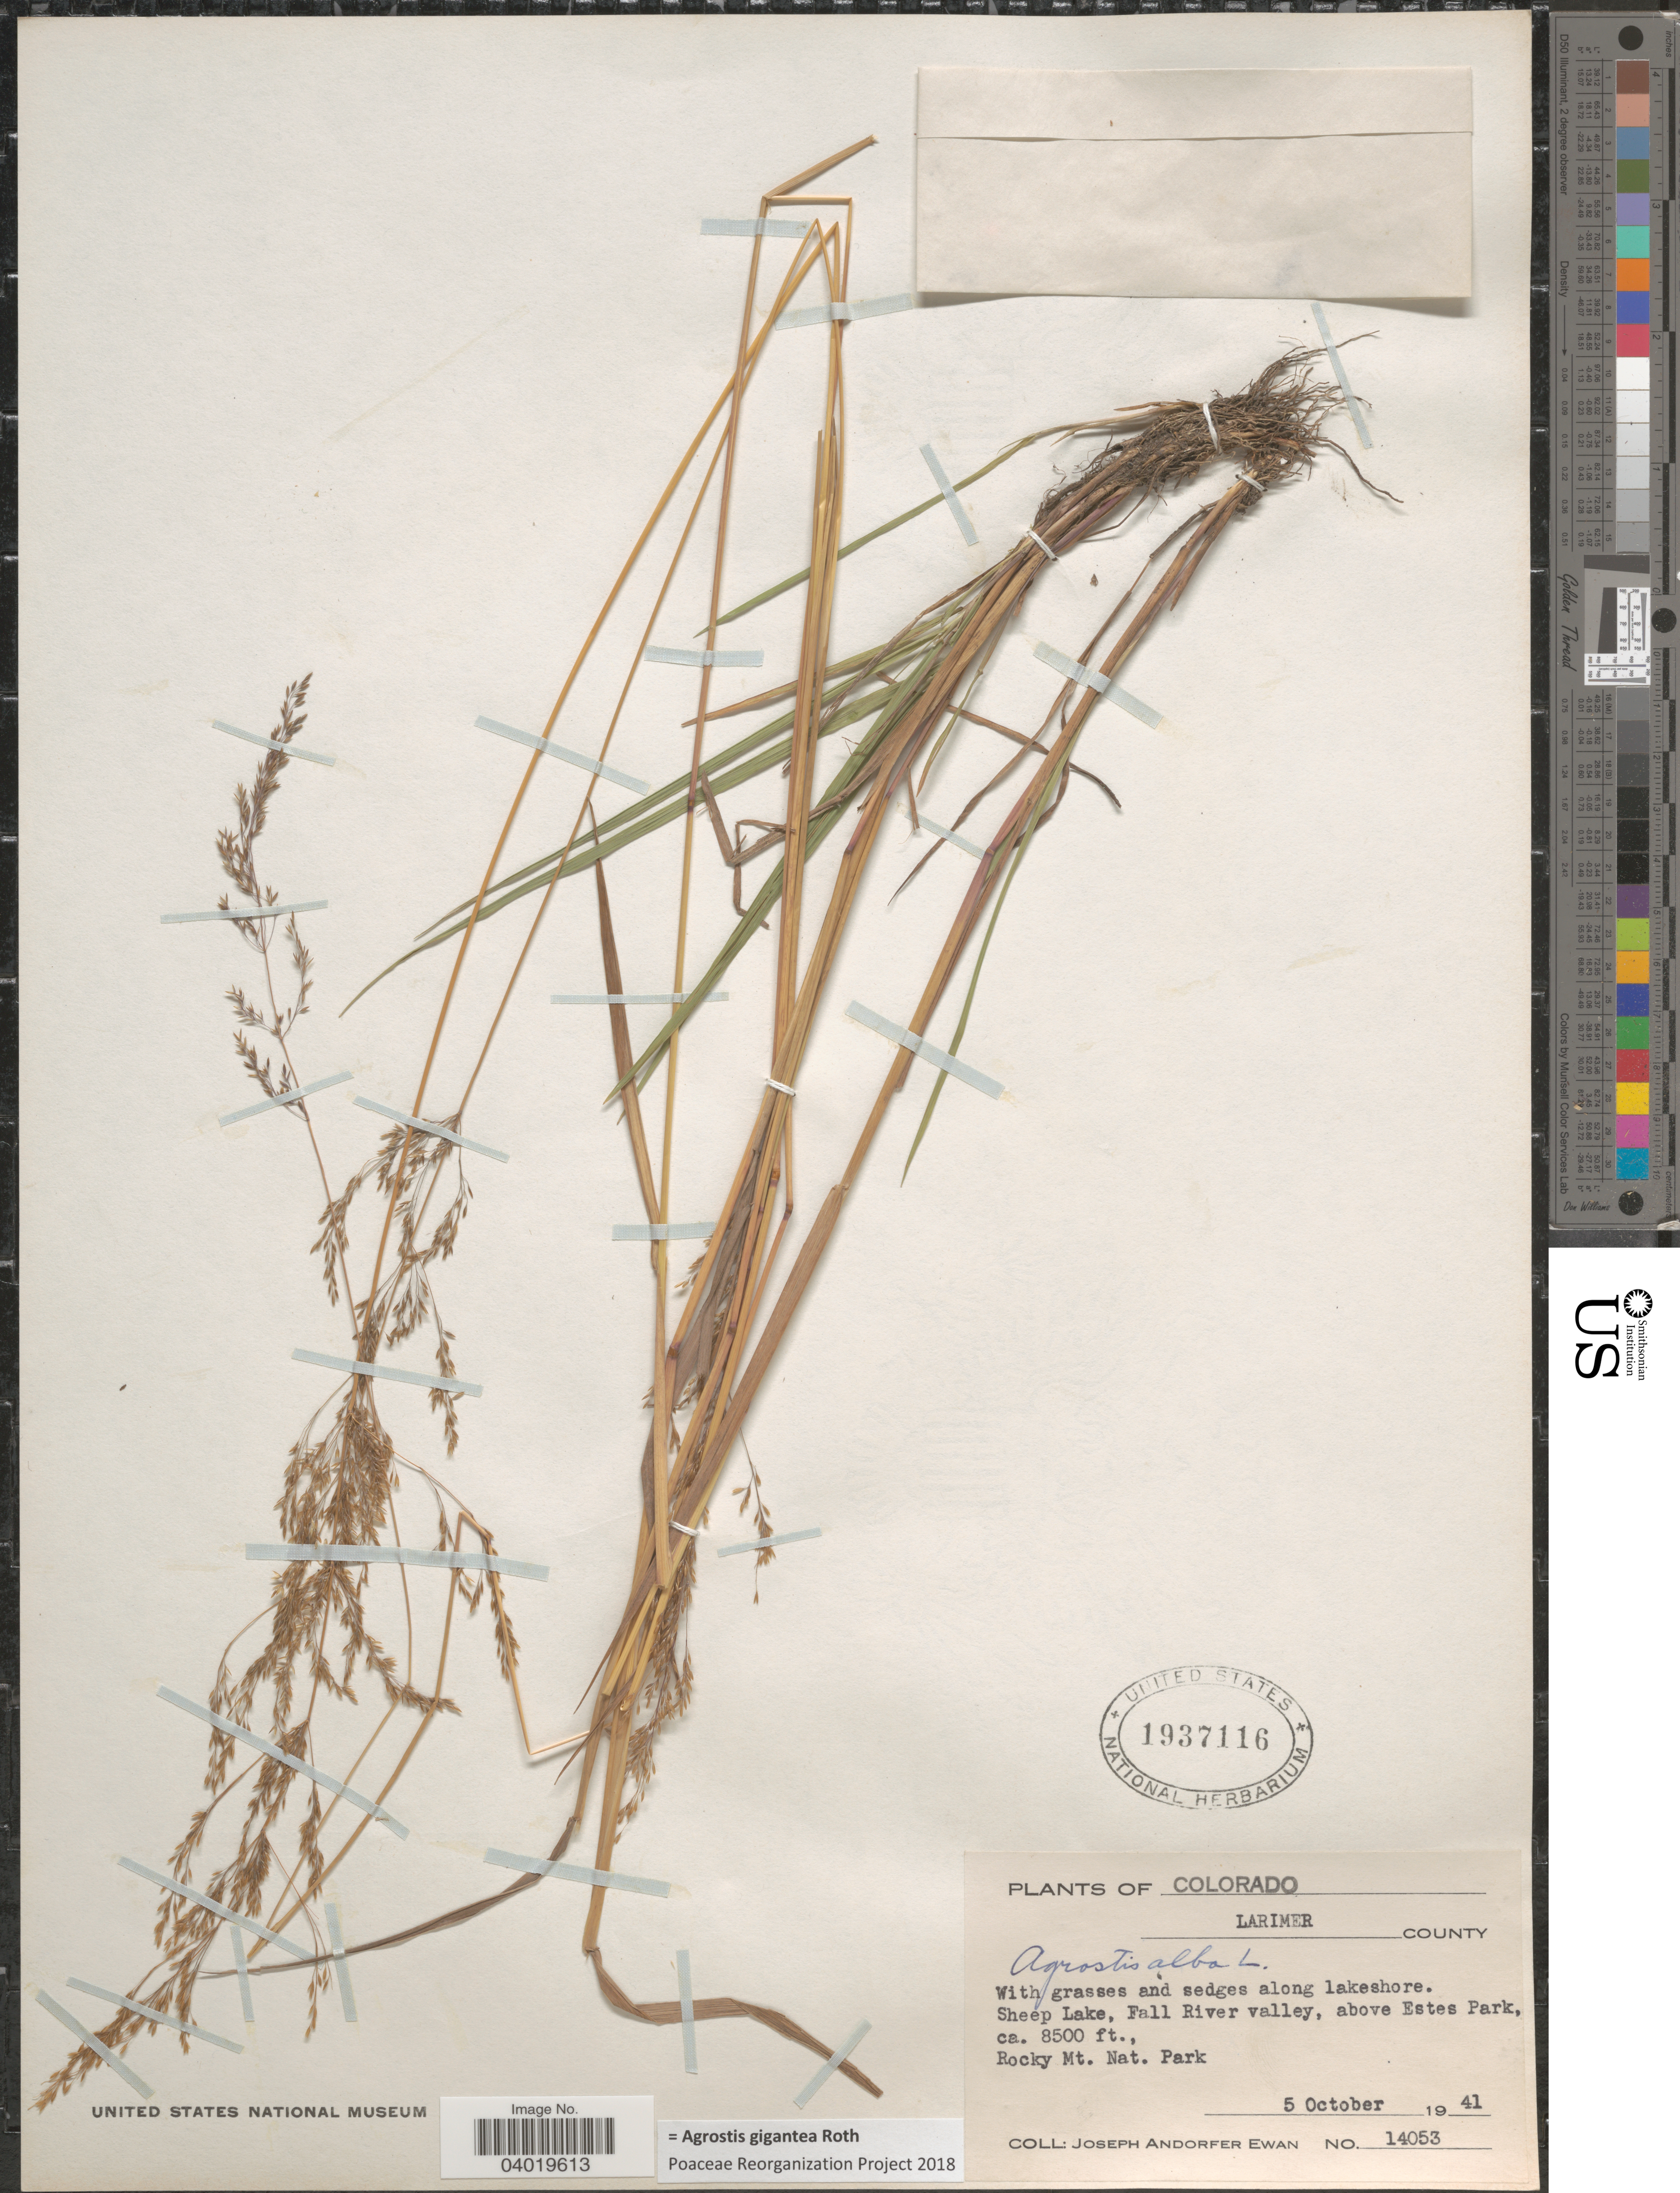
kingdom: Plantae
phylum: Tracheophyta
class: Liliopsida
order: Poales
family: Poaceae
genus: Agrostis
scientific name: Agrostis gigantea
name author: Roth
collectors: J. A. Ewan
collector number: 14053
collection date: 1941-10-05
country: United States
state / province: Colorado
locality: Larimer County. Sheep Lake, Fall River valley, above Estes Park. Rocky Mt. Nat. Park.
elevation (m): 2591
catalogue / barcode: US 1937116